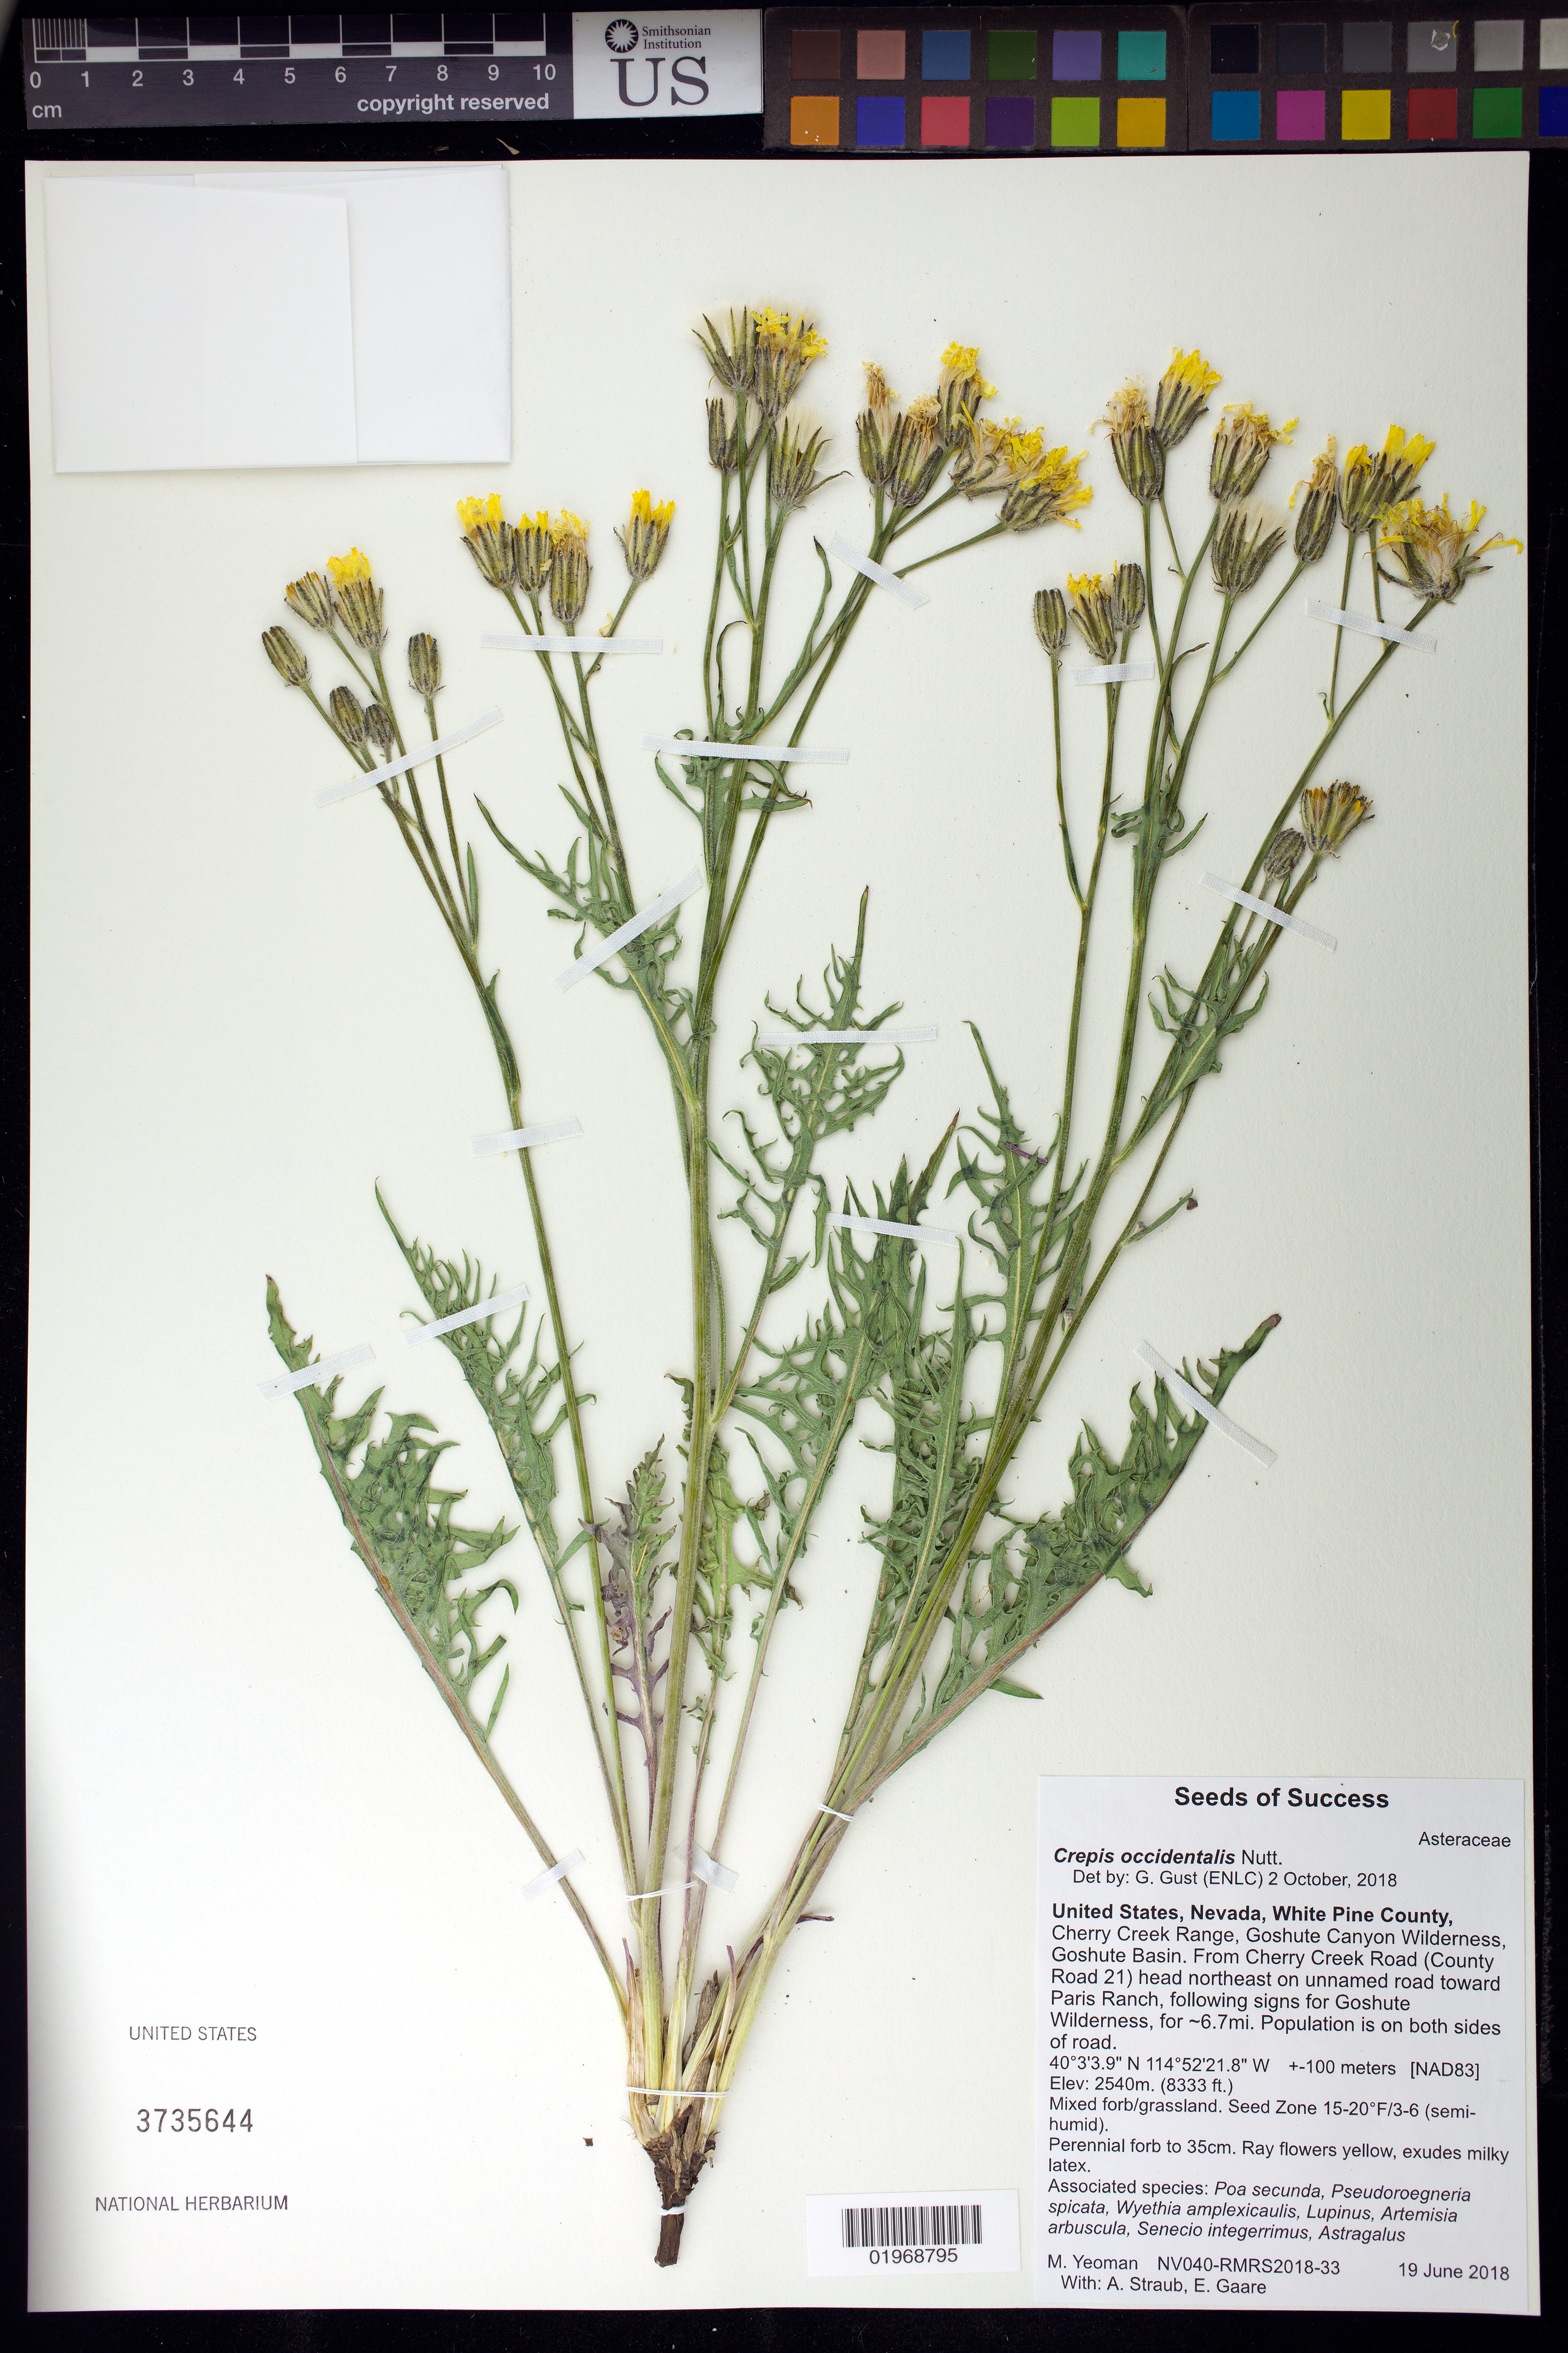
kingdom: Plantae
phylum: Tracheophyta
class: Magnoliopsida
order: Asterales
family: Asteraceae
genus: Crepis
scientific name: Crepis occidentalis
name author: Nutt.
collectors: M. Yeoman, A. Straub & E. Gaare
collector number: NV040-RMRS2018-33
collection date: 2018-06-19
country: United States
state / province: Nevada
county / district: White Pine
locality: Chery Creek Range. Goshute Canyon Wilderness, Goshute Basin.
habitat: Mixed forb/grassland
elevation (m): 2540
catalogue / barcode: US 3735644